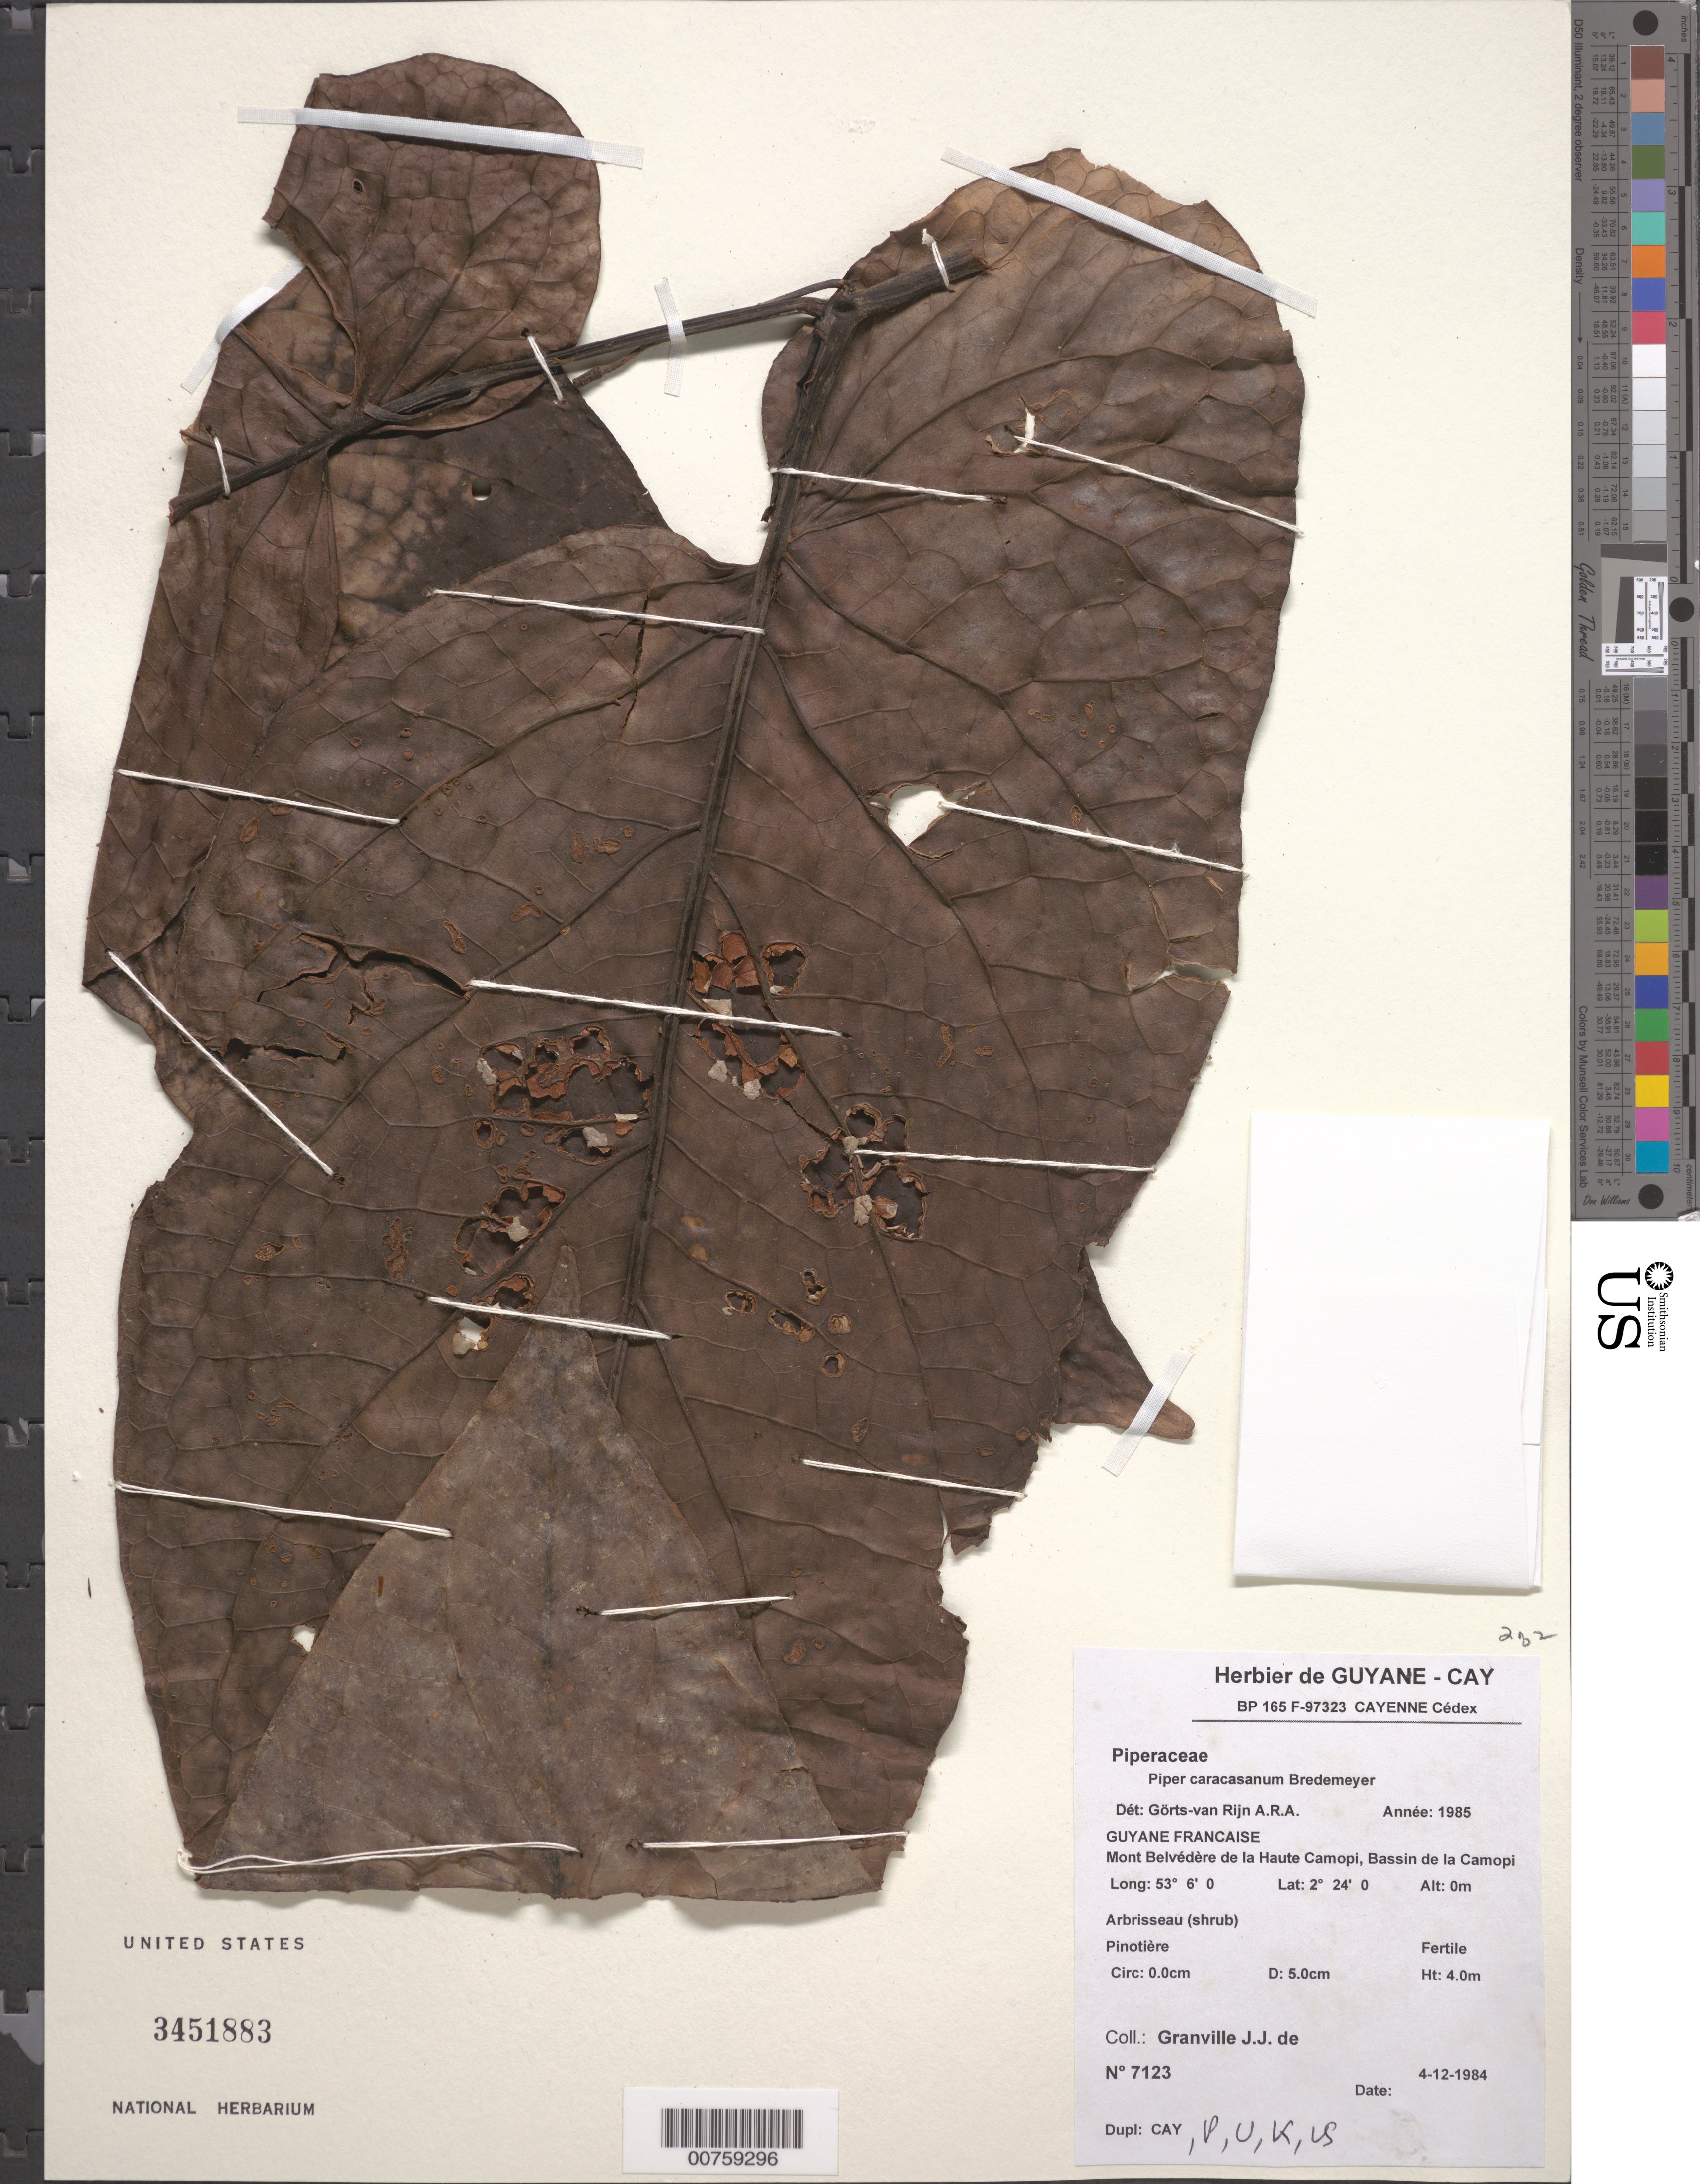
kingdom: Plantae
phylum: Tracheophyta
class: Magnoliopsida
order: Piperales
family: Piperaceae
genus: Piper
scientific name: Piper caracasanum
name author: Bredem. ex Link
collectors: J.-J. de Granville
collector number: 7123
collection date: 1984-12-04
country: French Guiana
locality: Guyane Francaise. Mont Belvédère de la Haute Camopi, Bassin de la Camopi.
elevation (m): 0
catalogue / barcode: US 3451883